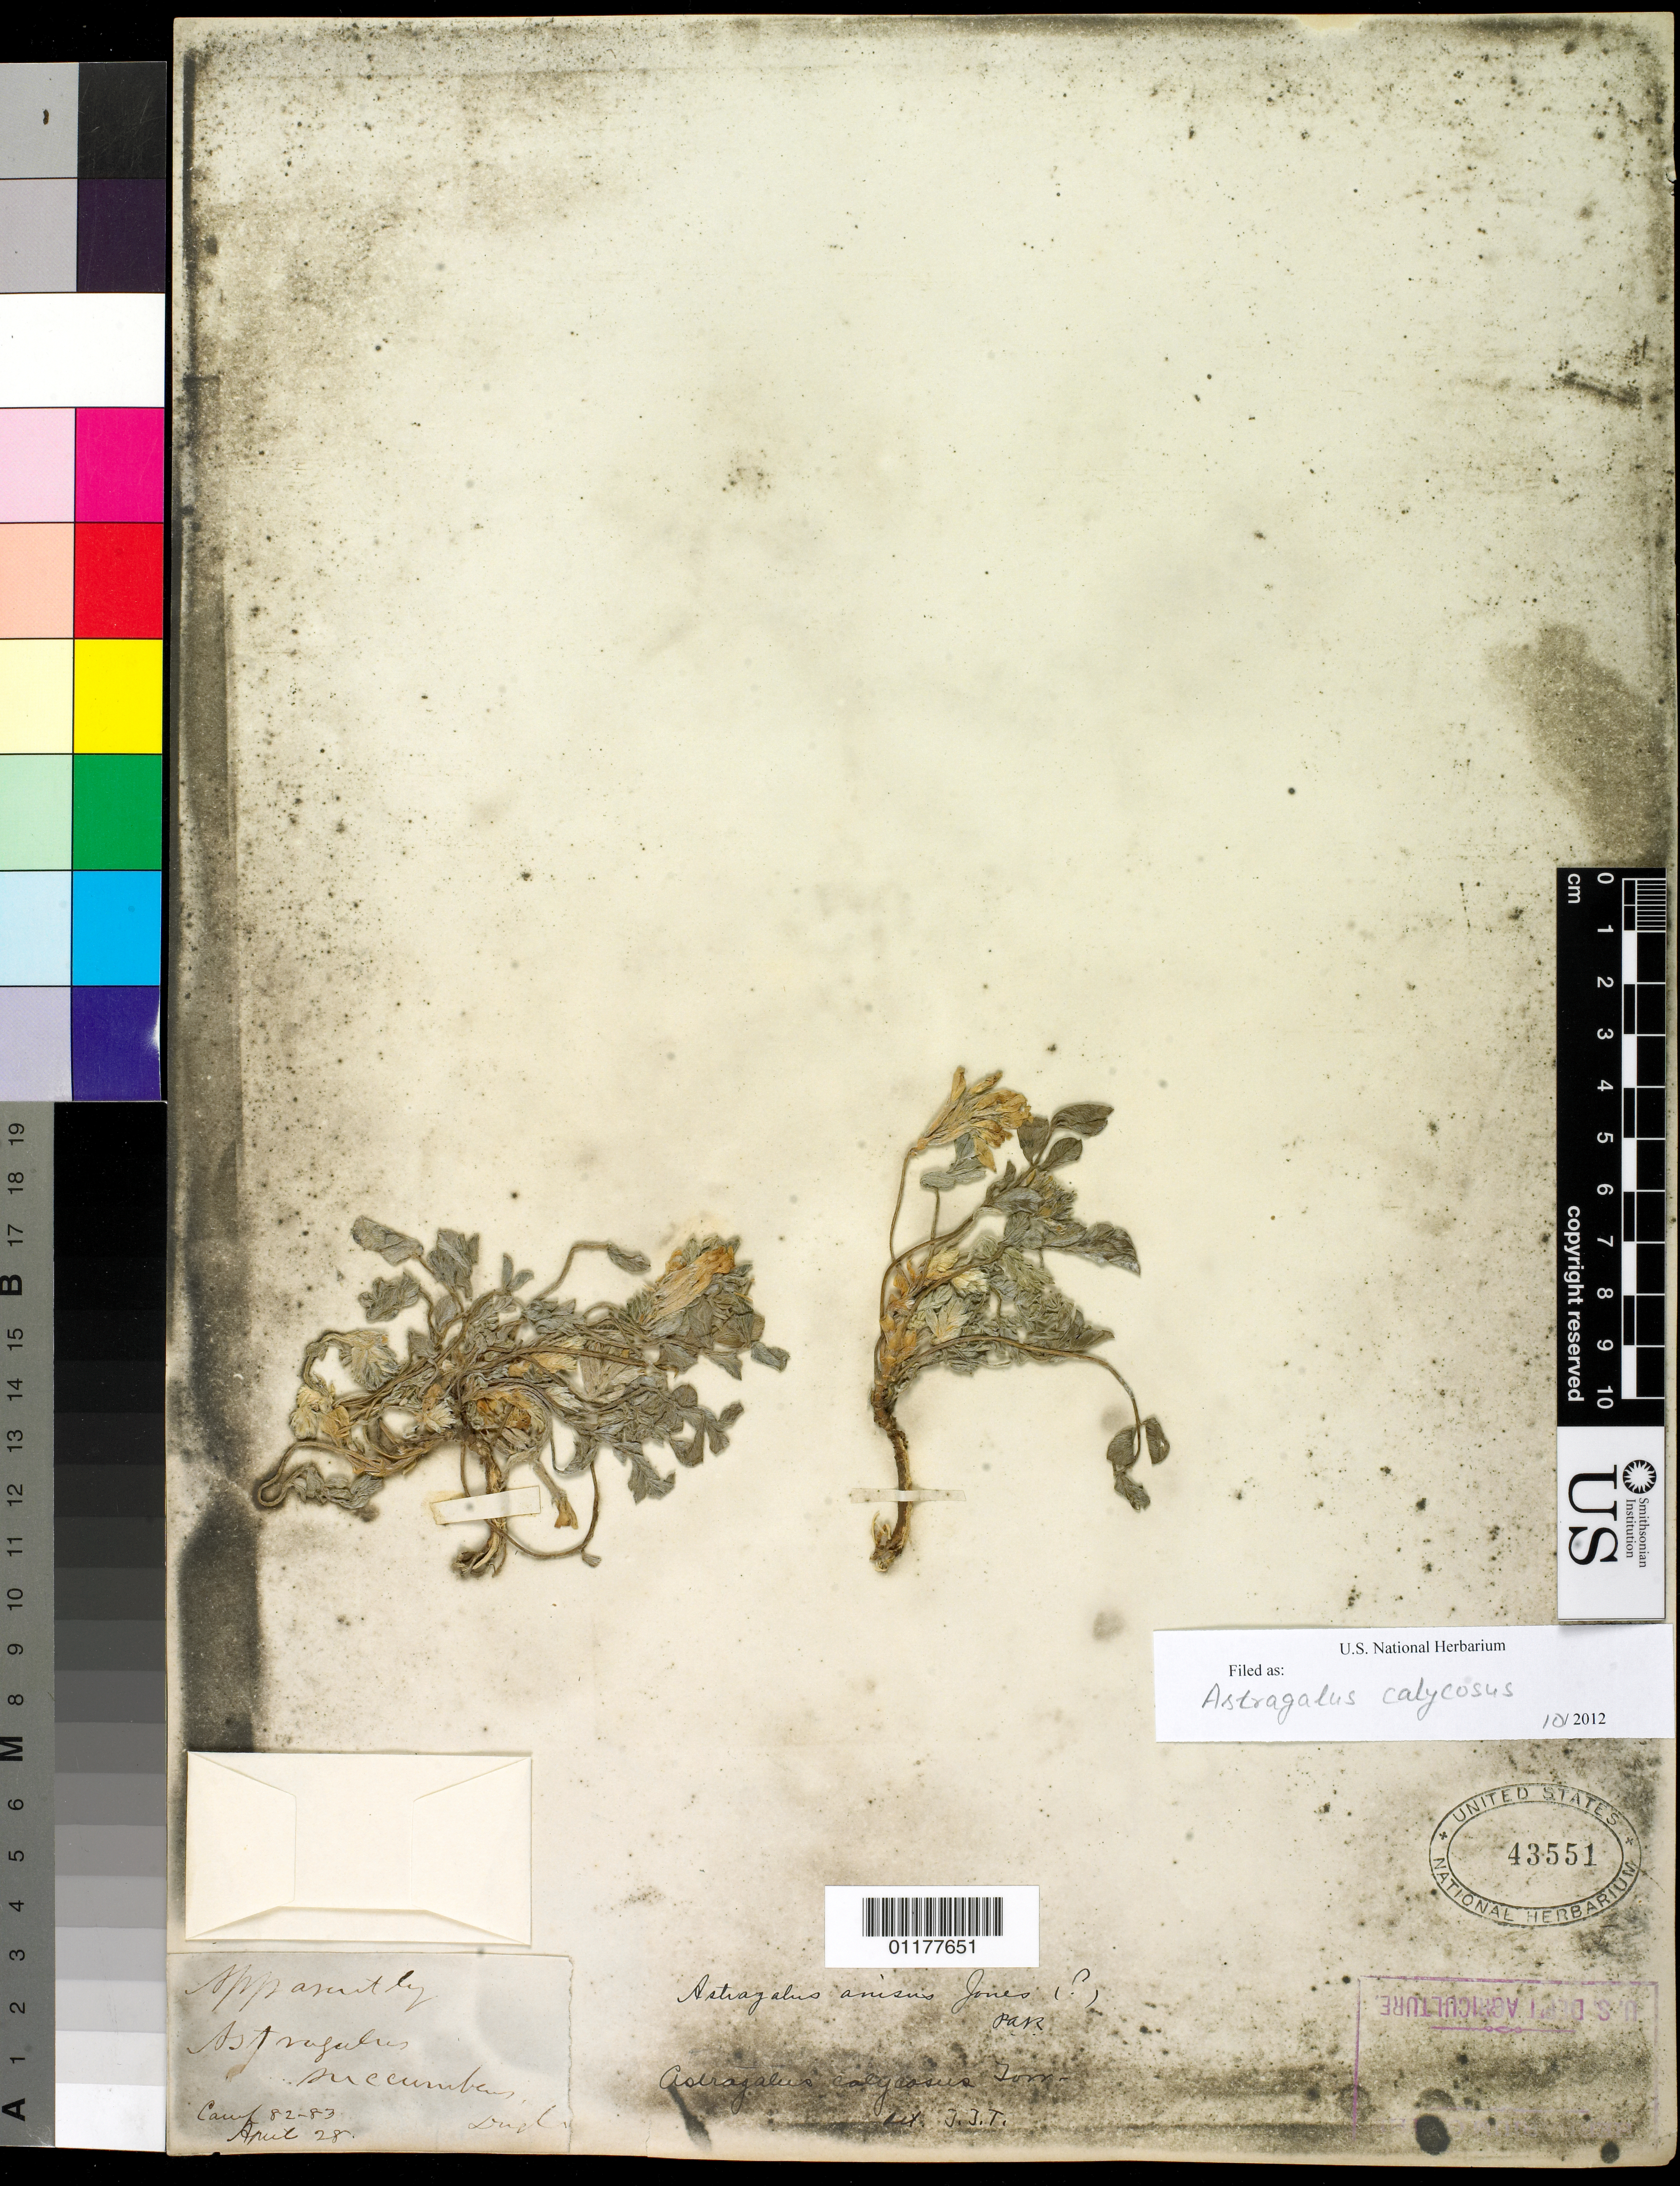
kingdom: Plantae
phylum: Tracheophyta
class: Magnoliopsida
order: Fabales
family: Fabaceae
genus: Astragalus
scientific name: Astragalus calycosus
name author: Torr. ex S. Watson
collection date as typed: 28 Apr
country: Canada / United States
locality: Camp 82-83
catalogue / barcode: US 43551